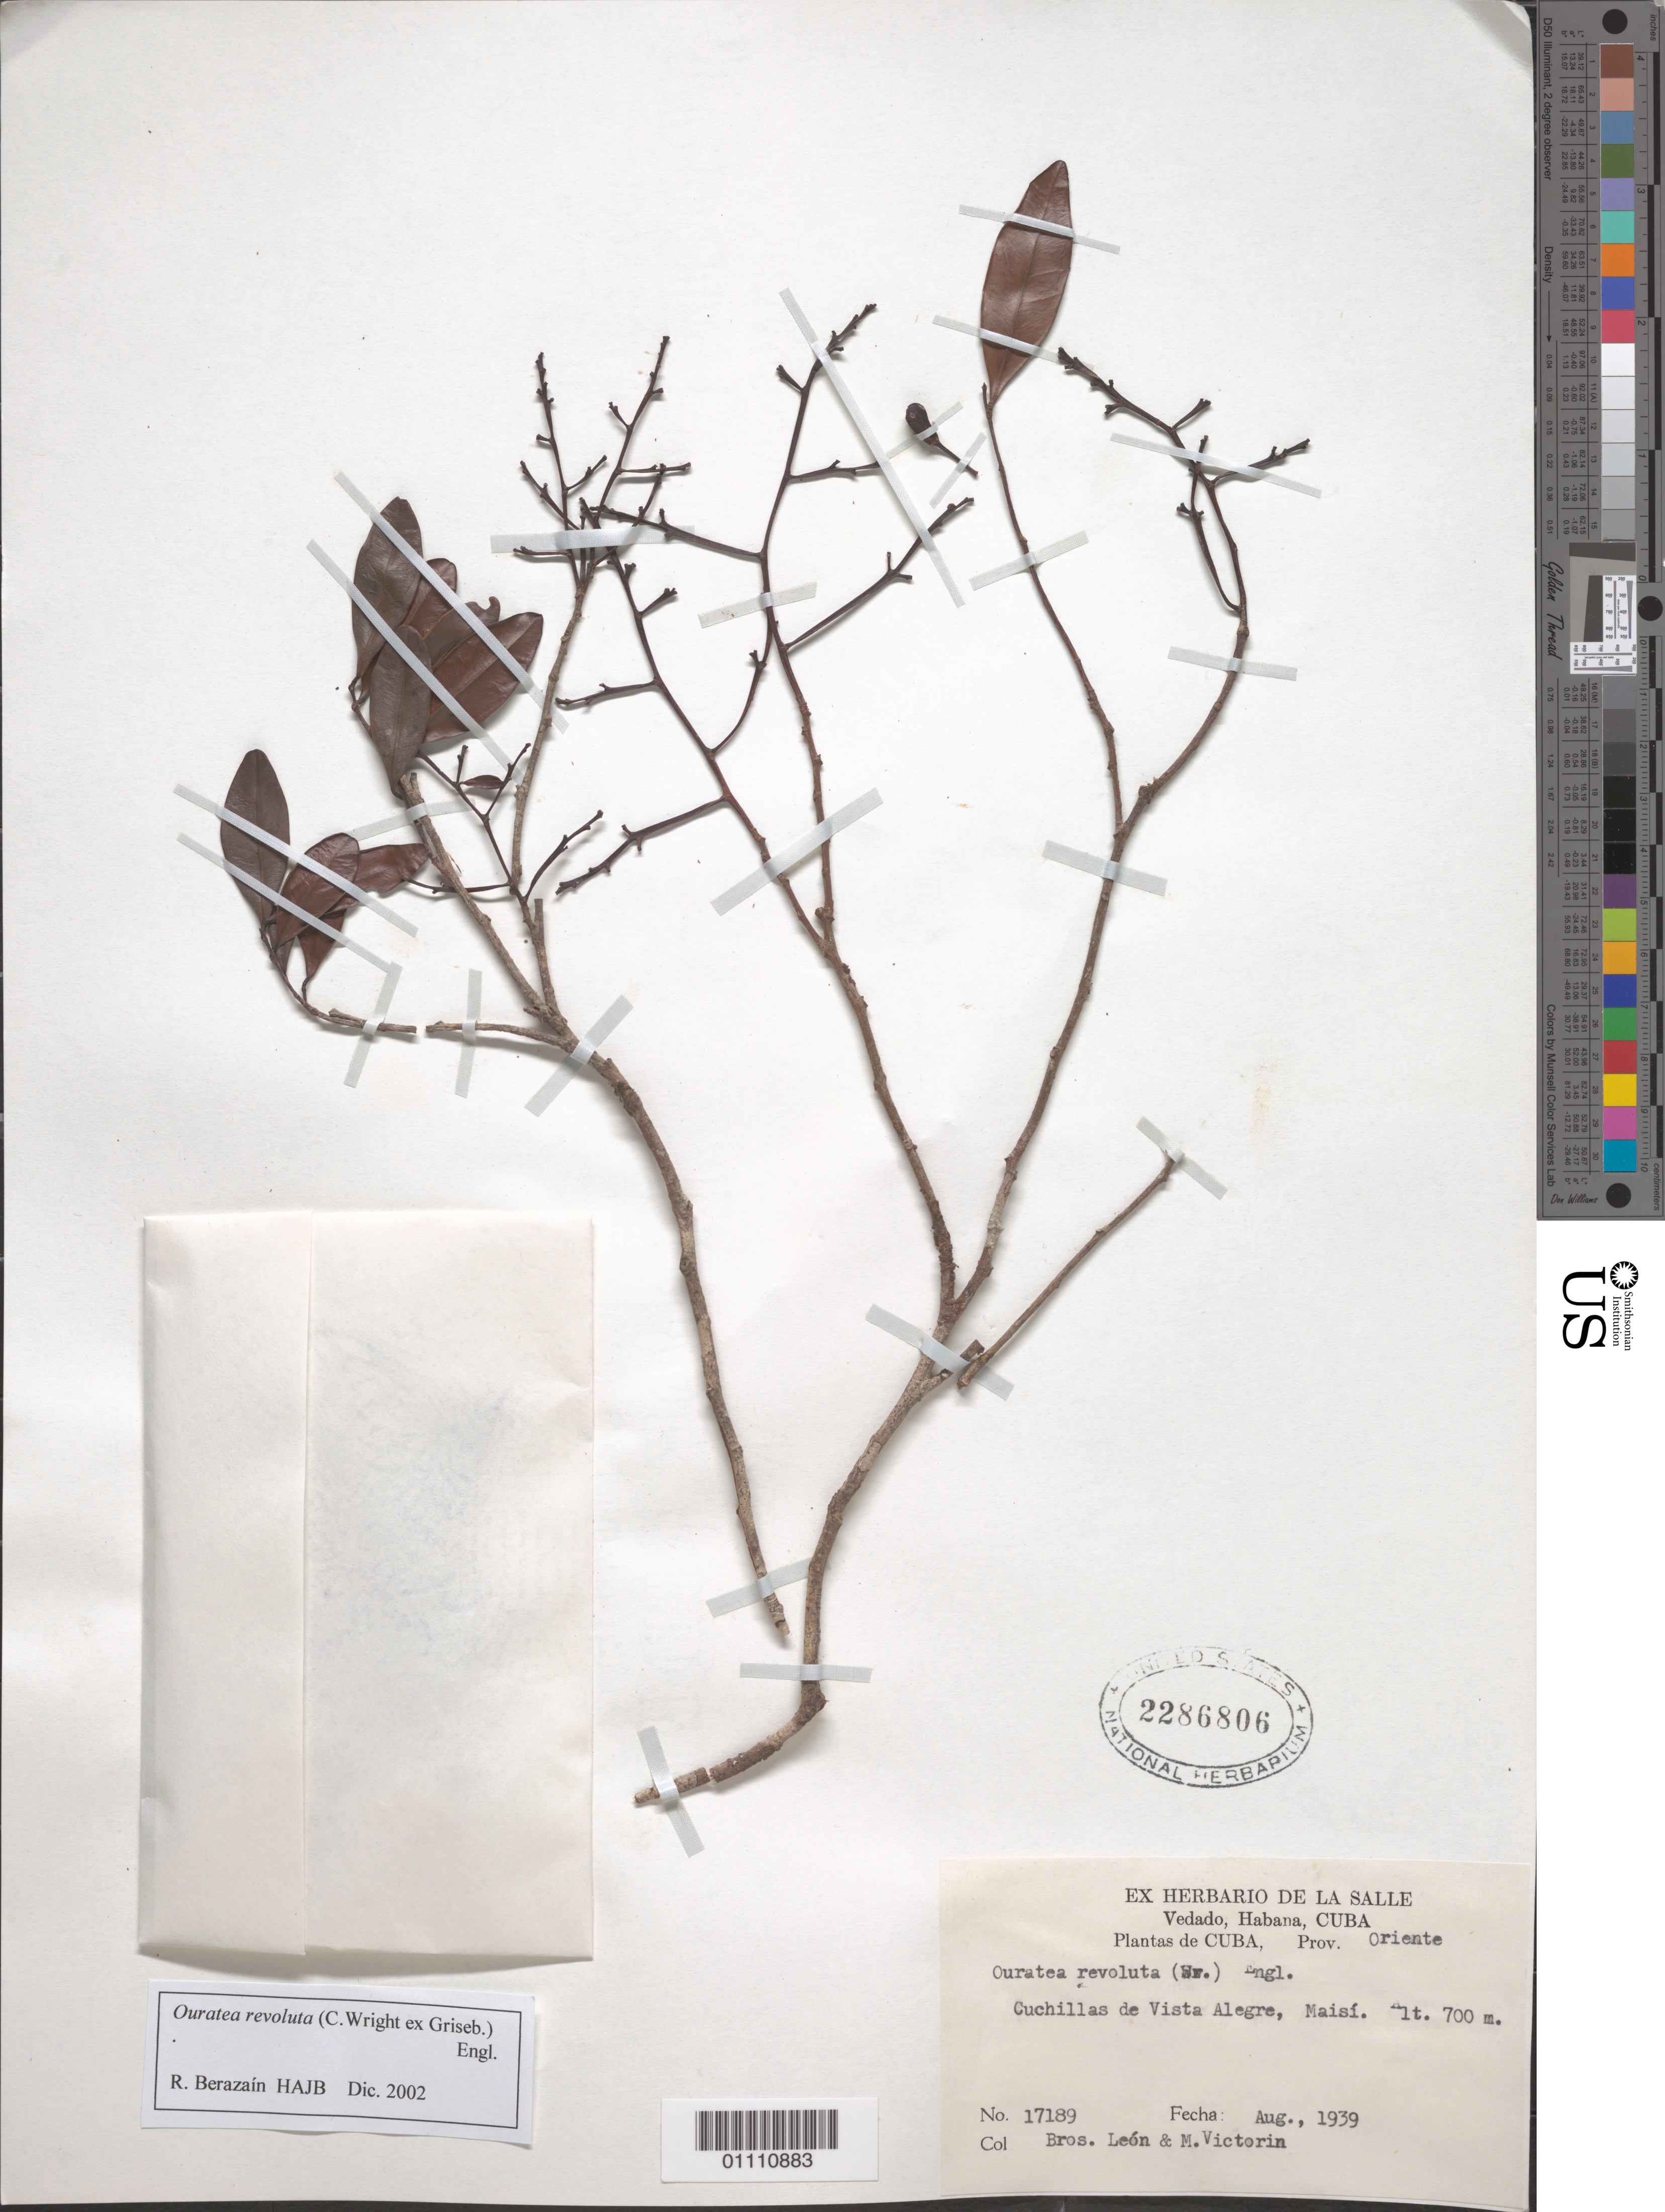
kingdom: Plantae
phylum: Tracheophyta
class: Magnoliopsida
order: Malpighiales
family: Ochnaceae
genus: Ouratea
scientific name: Ouratea revoluta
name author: (C. Wright ex Griseb.) Engl.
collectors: Bro. León & F. Victorin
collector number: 17189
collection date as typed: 01 Aug 1939 to 31 Aug 1939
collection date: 1939-08-01/1939-08-31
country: Cuba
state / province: Oriente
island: Cuba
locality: cuchillas de vista alegre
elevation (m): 700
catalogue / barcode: US 2286806